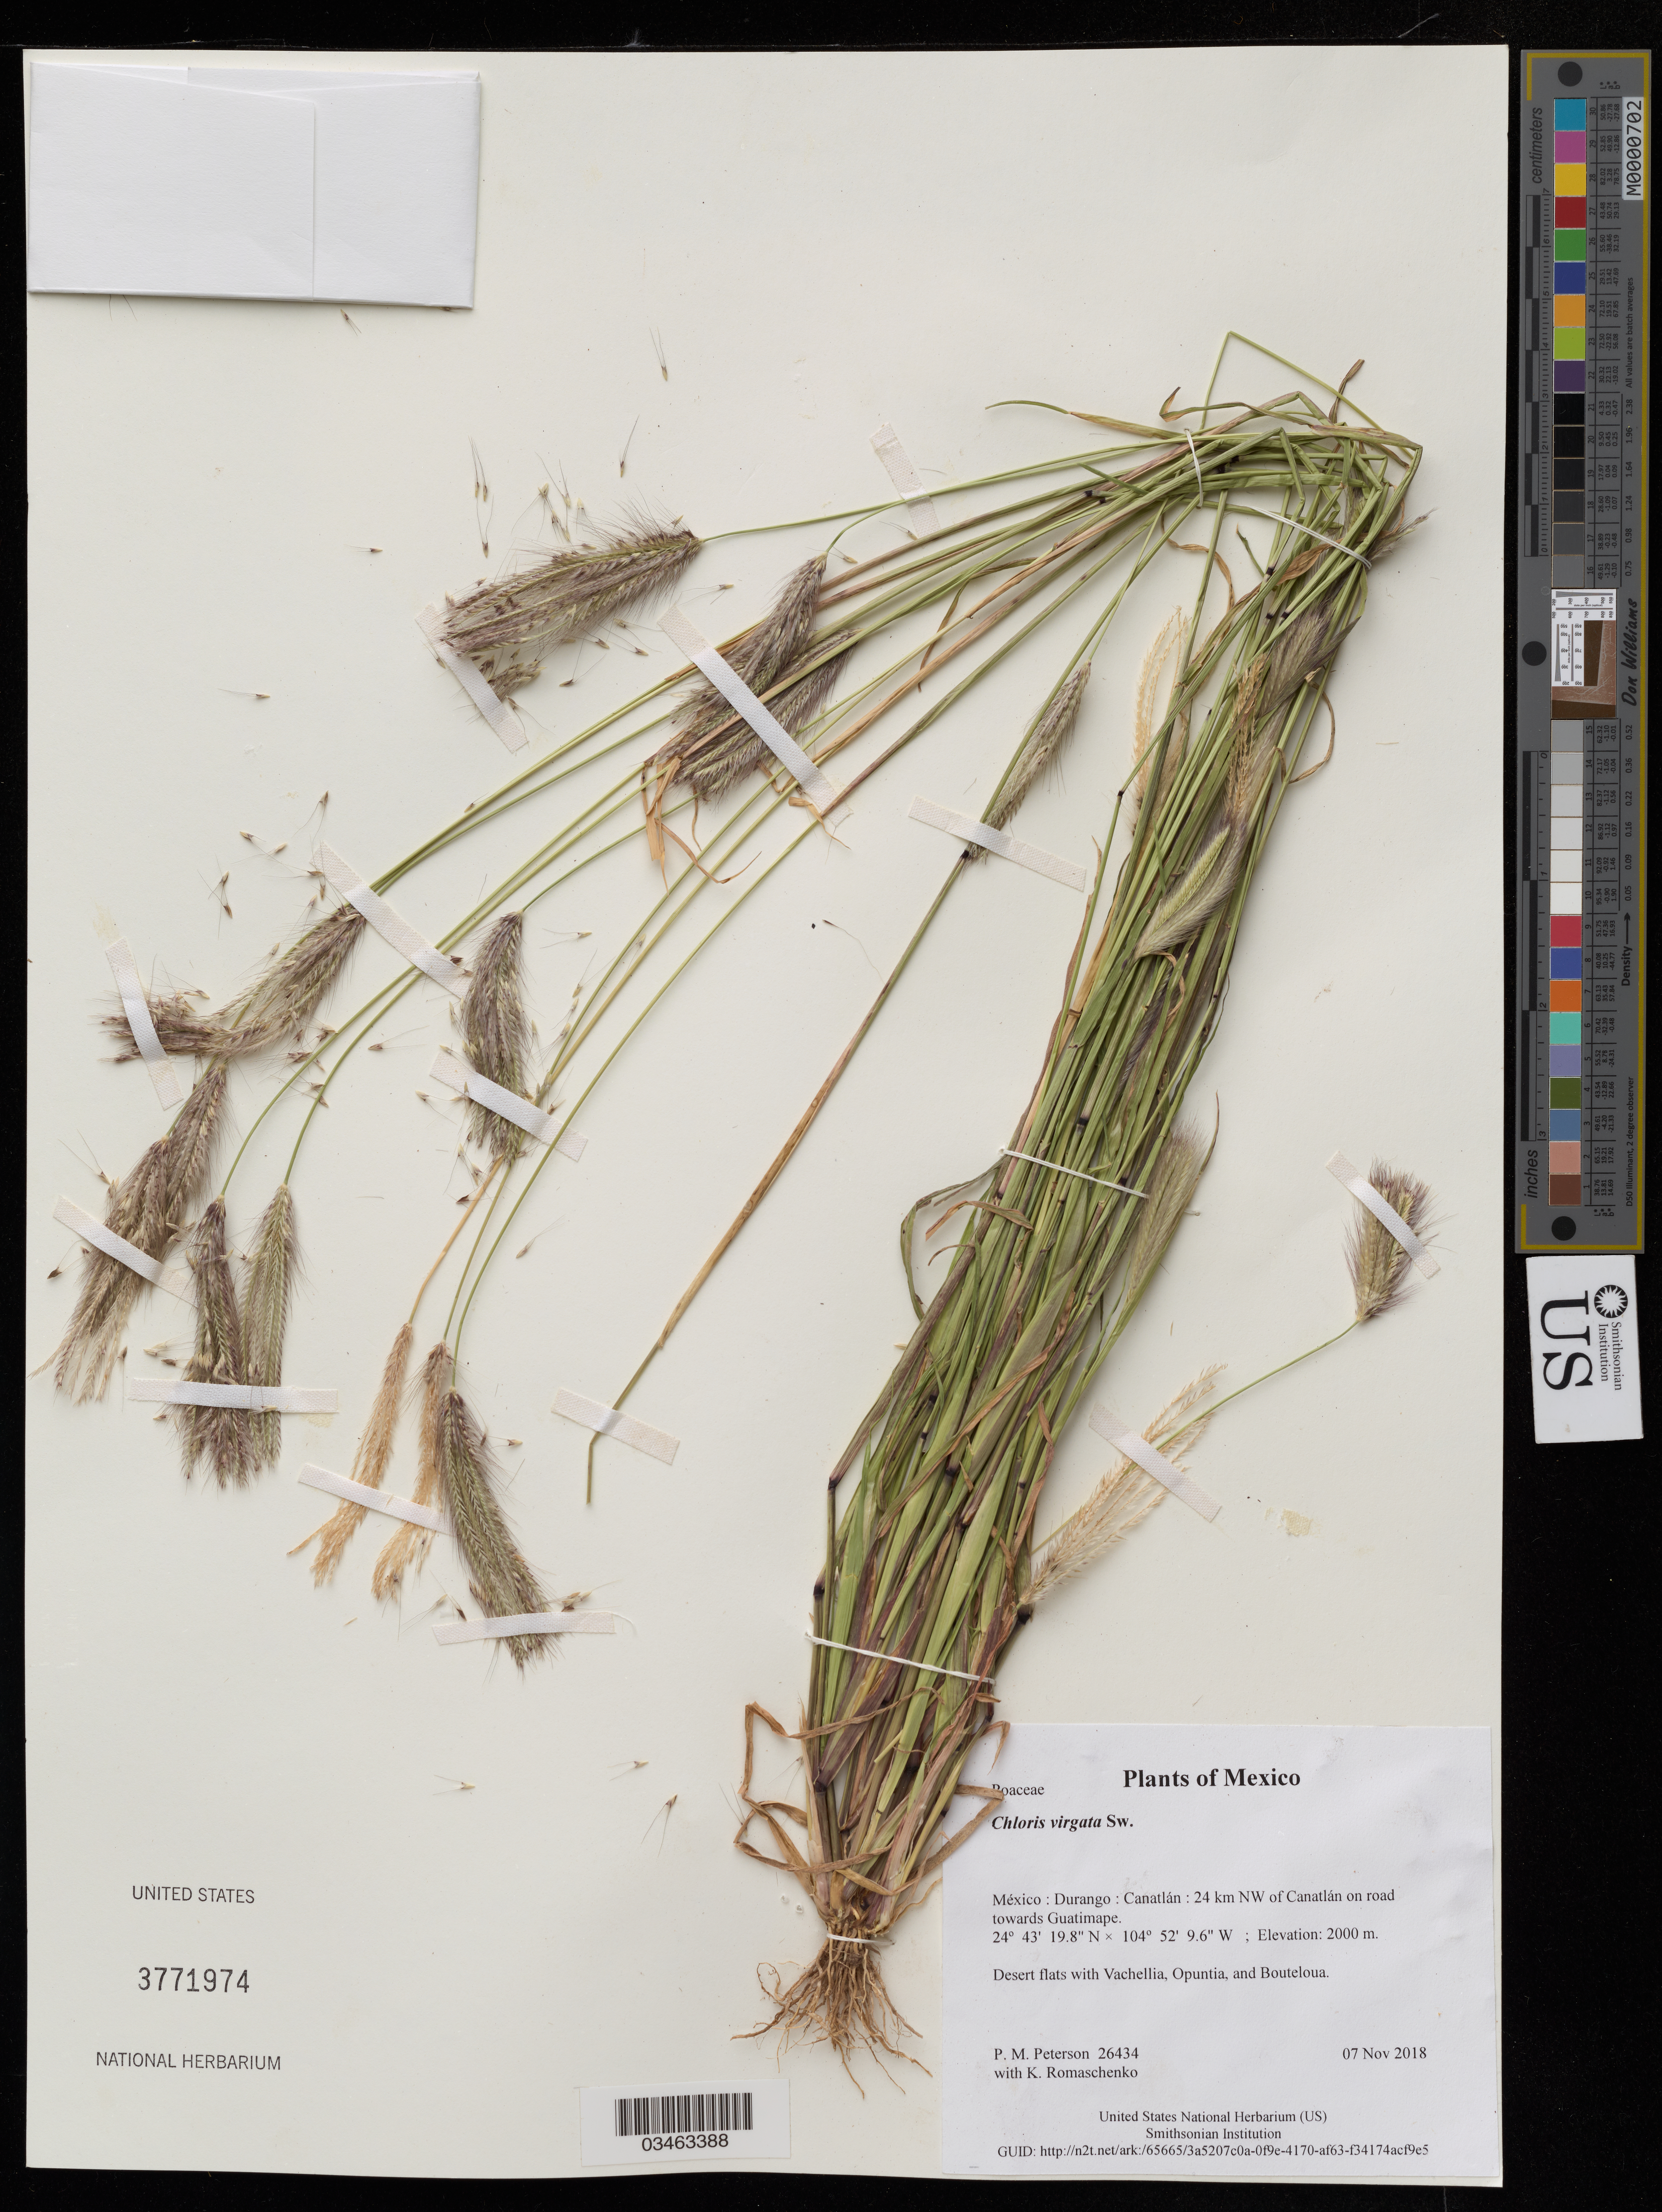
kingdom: Plantae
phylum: Tracheophyta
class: Liliopsida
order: Poales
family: Poaceae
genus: Chloris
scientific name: Chloris virgata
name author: Sw.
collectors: P. M. Peterson & K. Romaschenko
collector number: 26434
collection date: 2018-11-07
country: México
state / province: Durango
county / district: Canatlán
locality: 24 km NW of Canatlán on road towards Guatimape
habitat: Desert flats with Vachellia, Opuntia, and Bouteloua.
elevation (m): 2000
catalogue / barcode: US 3771974